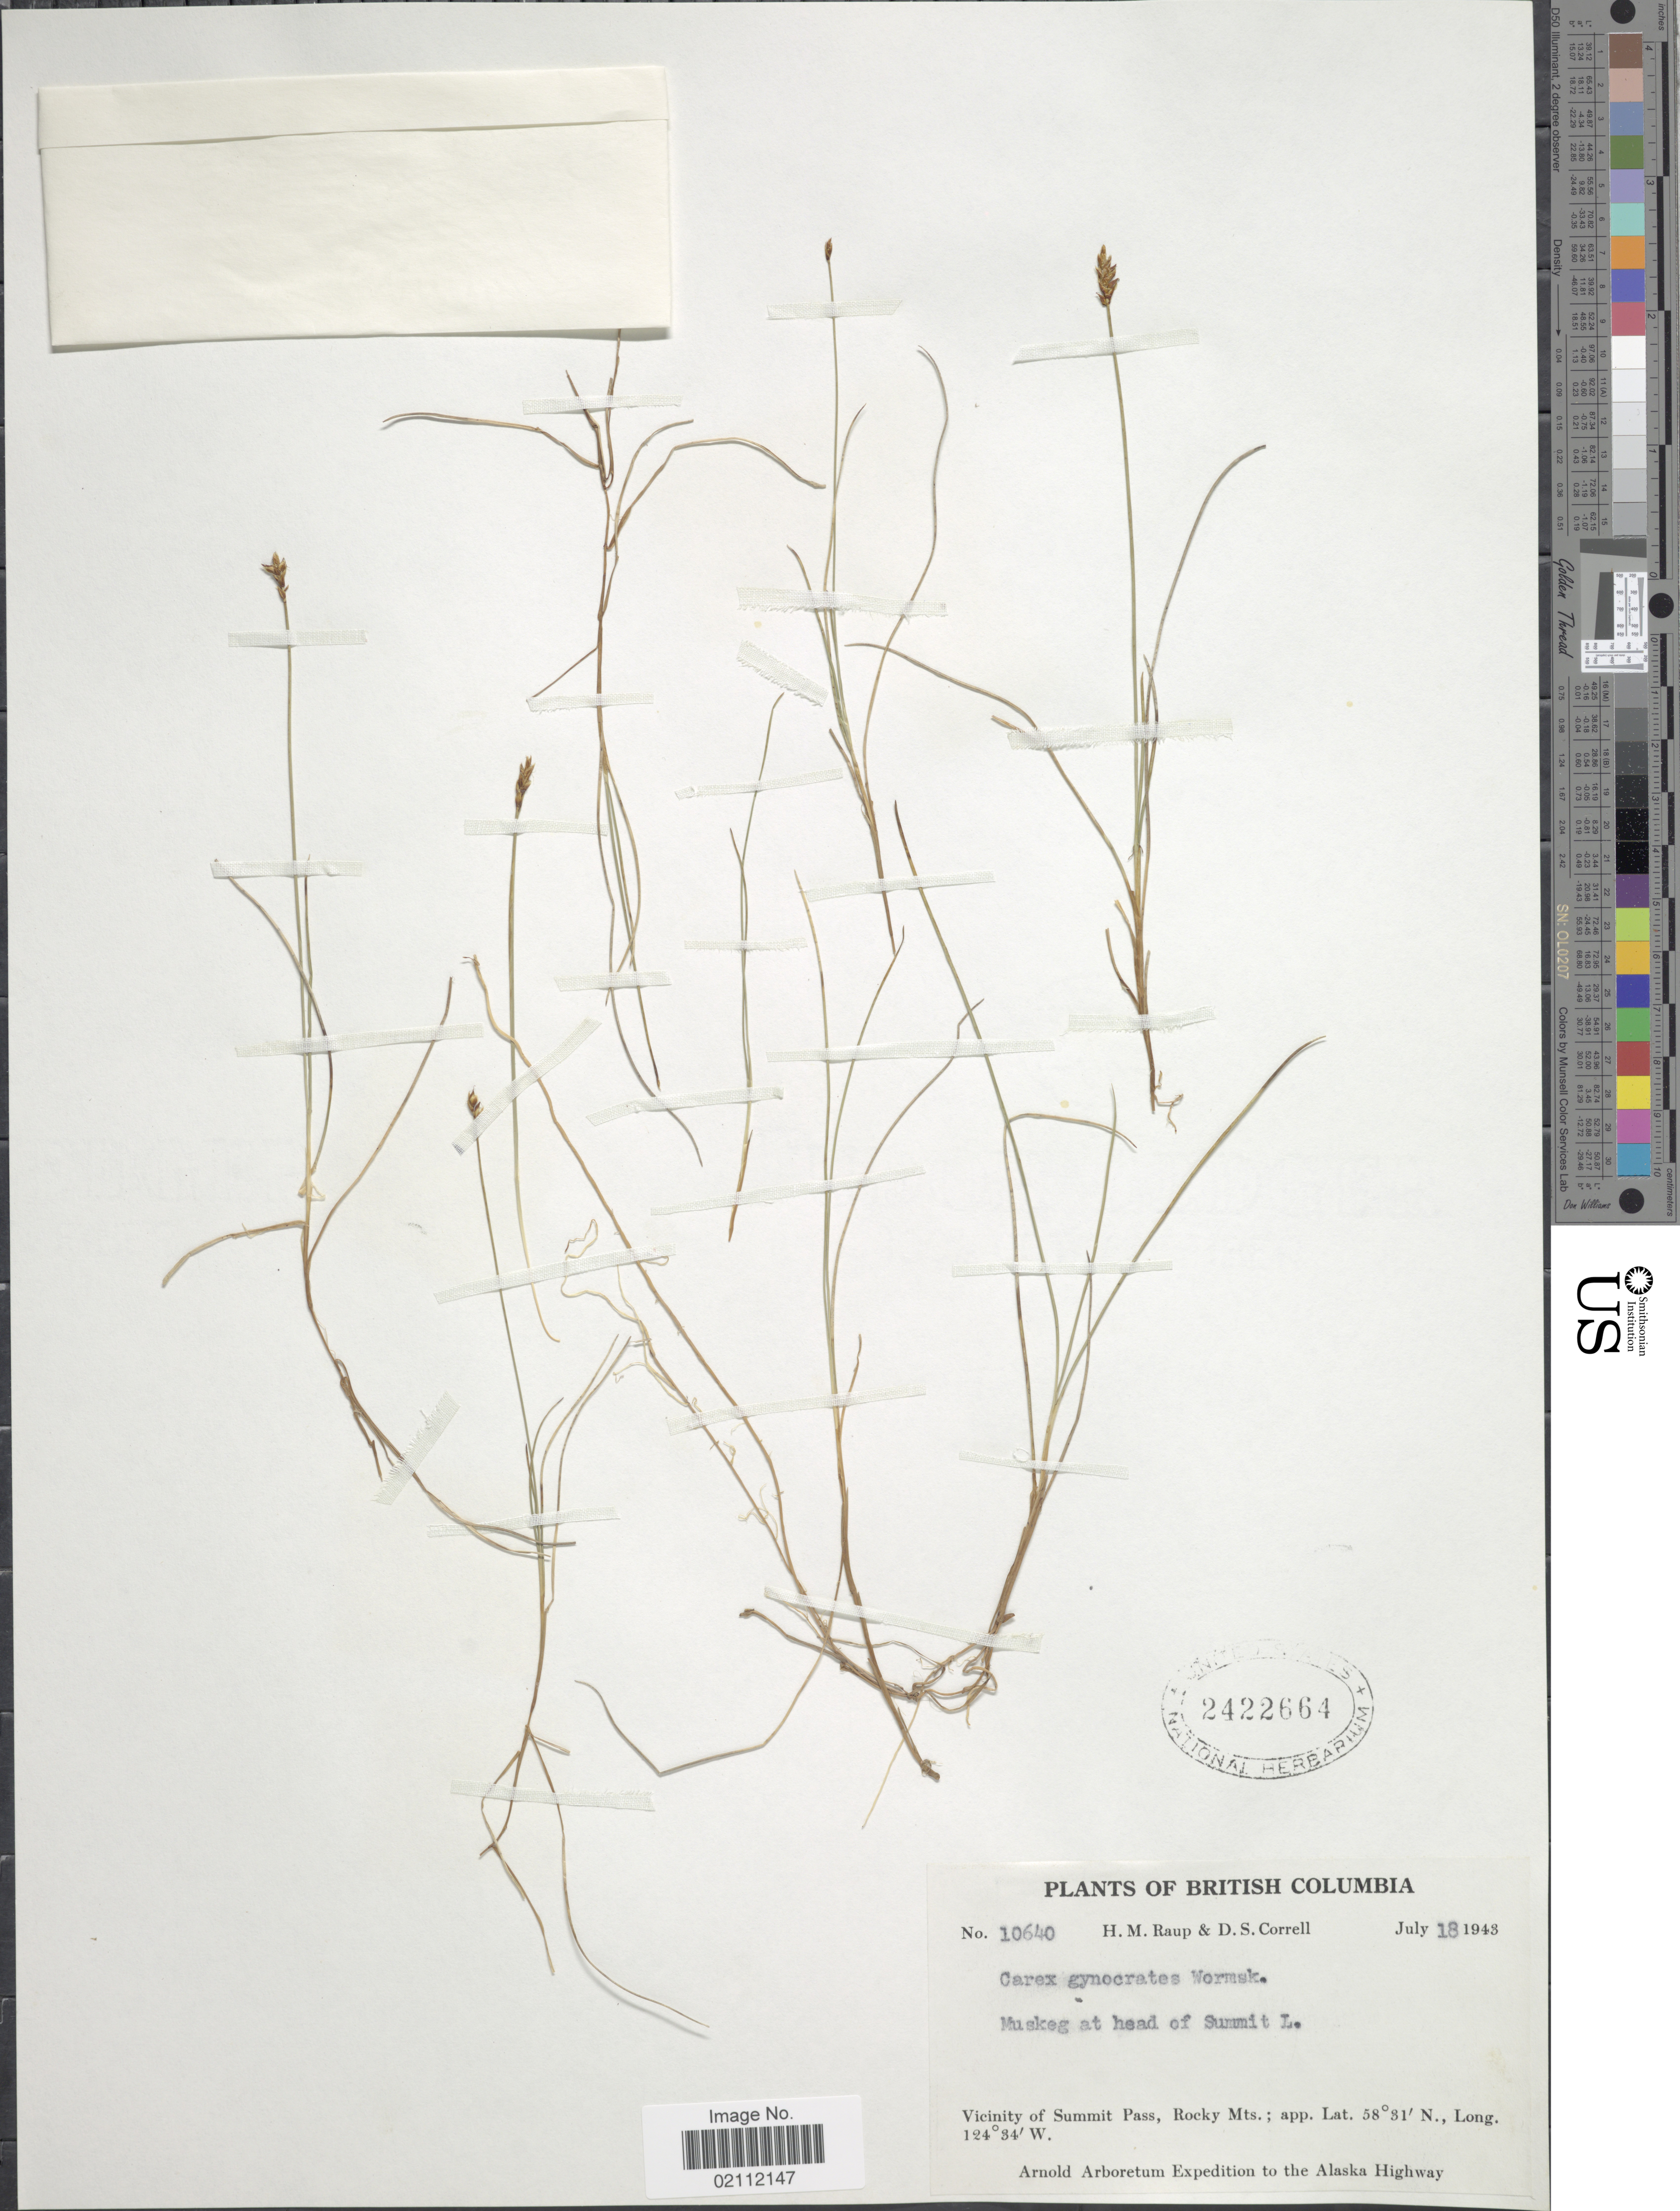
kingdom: Plantae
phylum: Tracheophyta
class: Liliopsida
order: Poales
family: Cyperaceae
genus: Carex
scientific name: Carex nardina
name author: (Hornem.) Fr.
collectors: H. Raup & D. S. Correll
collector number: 10640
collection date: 1943-07-18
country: Canada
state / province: British Columbia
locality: At head of Summit L. Vicinity of Summit Pass, Rocky Mts. Alaska Highway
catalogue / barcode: US 2422664